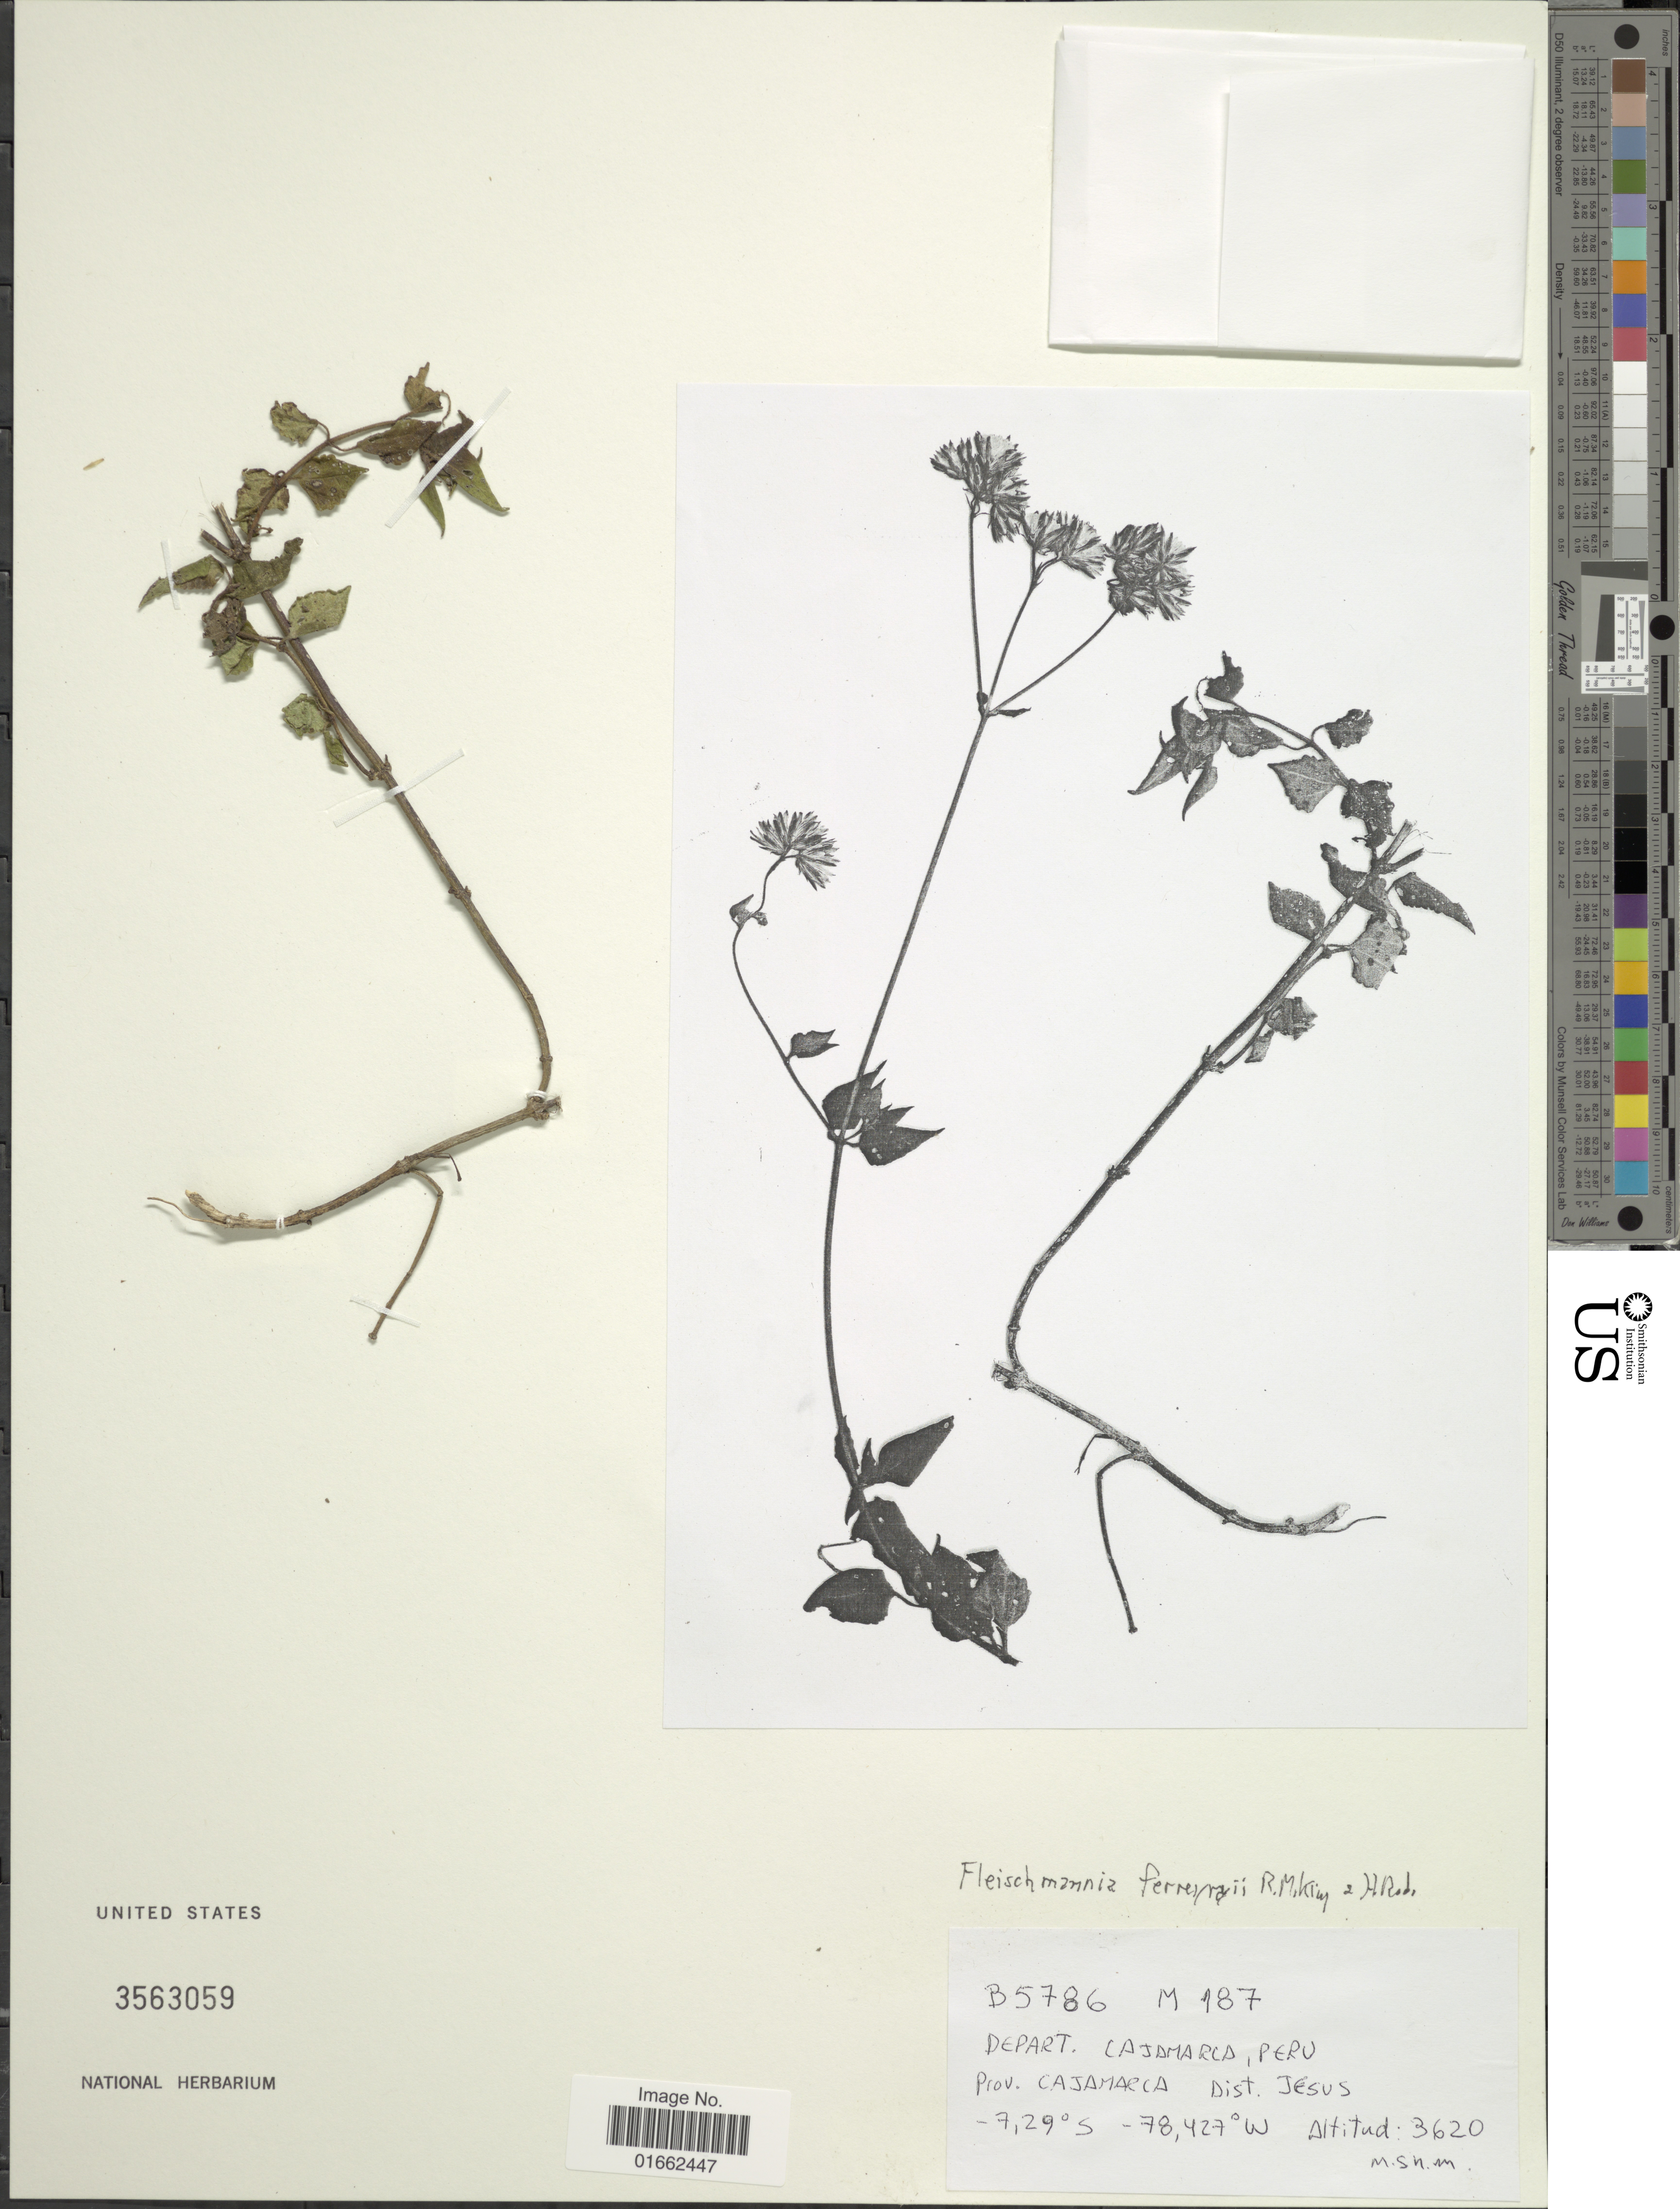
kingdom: Plantae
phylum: Tracheophyta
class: Magnoliopsida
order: Asterales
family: Asteraceae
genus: Fleischmannia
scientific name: Fleischmannia ferreyrii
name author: R.M. King & H. Rob.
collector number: B5786/M187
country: Peru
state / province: Cajamarca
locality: Depart. Cajamarca, Peru. Prov. Cajamarca, Dist. Jesus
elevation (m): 3620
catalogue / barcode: US 3563059